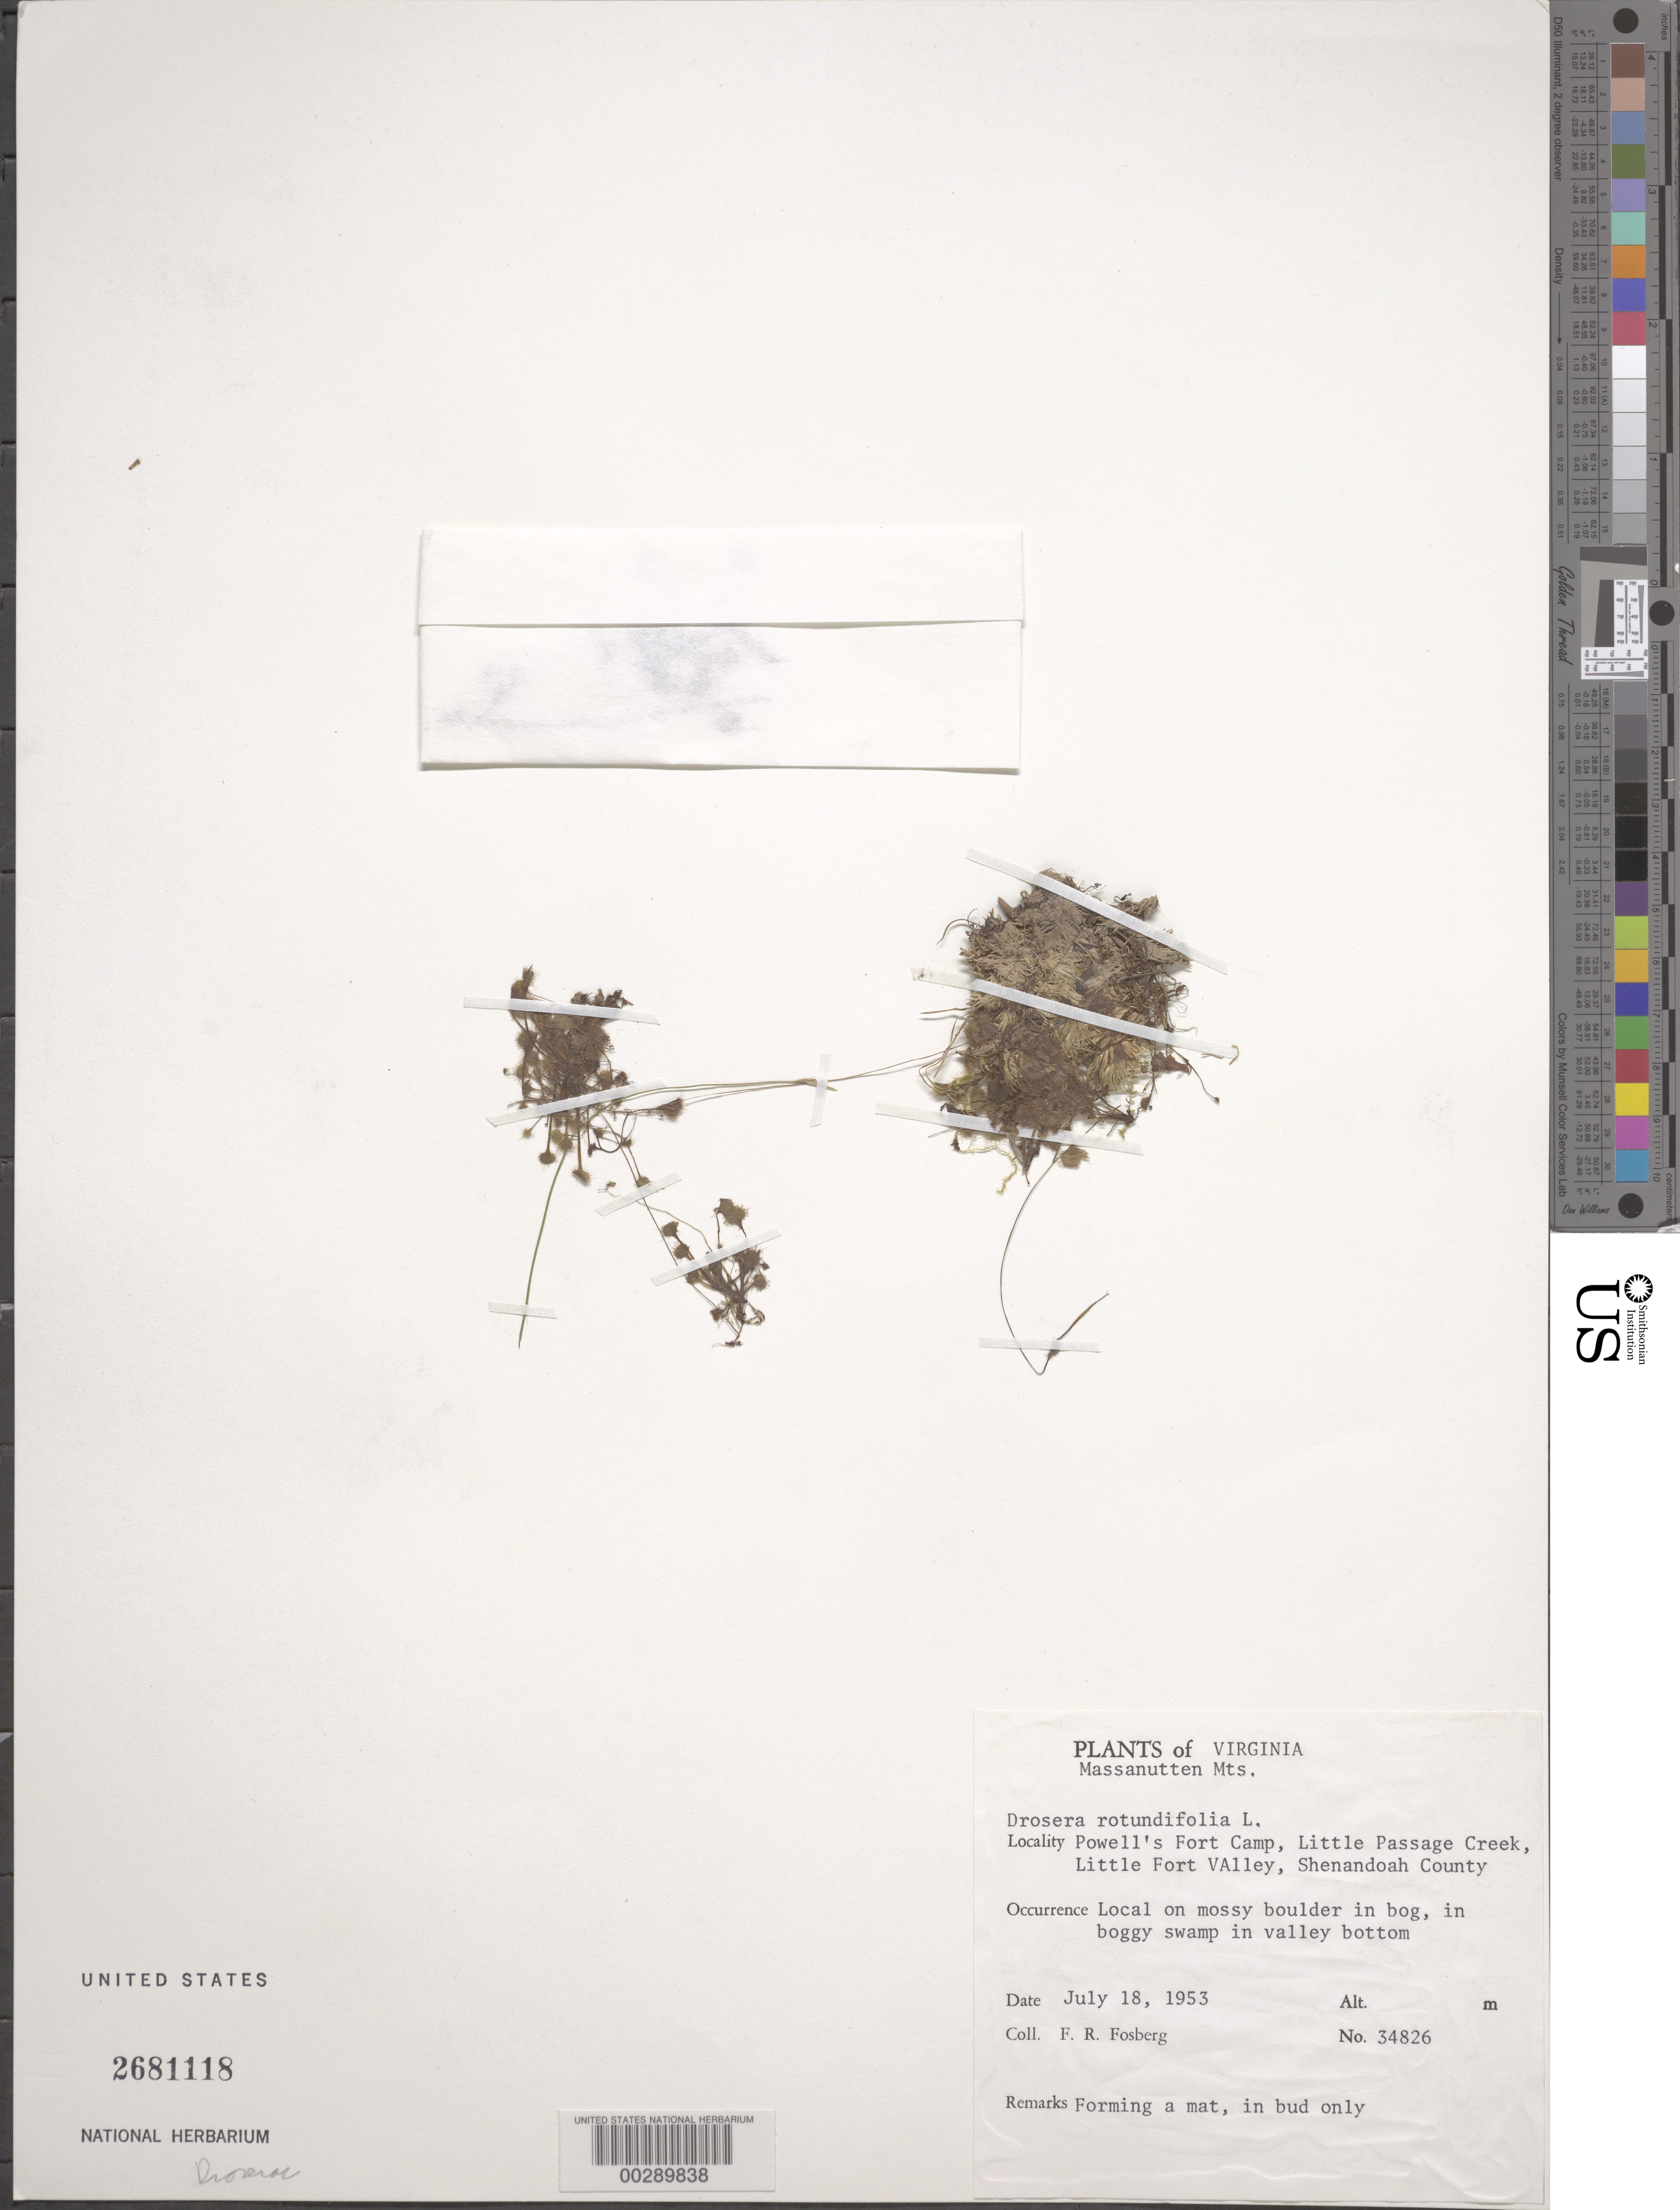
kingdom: Plantae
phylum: Tracheophyta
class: Magnoliopsida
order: Caryophyllales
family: Droseraceae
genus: Drosera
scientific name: Drosera rotundifolia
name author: L.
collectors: F. R. Fosberg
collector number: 34826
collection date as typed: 18 Jul 1953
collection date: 1953-07-18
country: United States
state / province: Virginia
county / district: Shenandoah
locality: Massanutten Mts., Powell's Fort Camp, Little Passage Creek, Little Fort Valley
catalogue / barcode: US 2681118